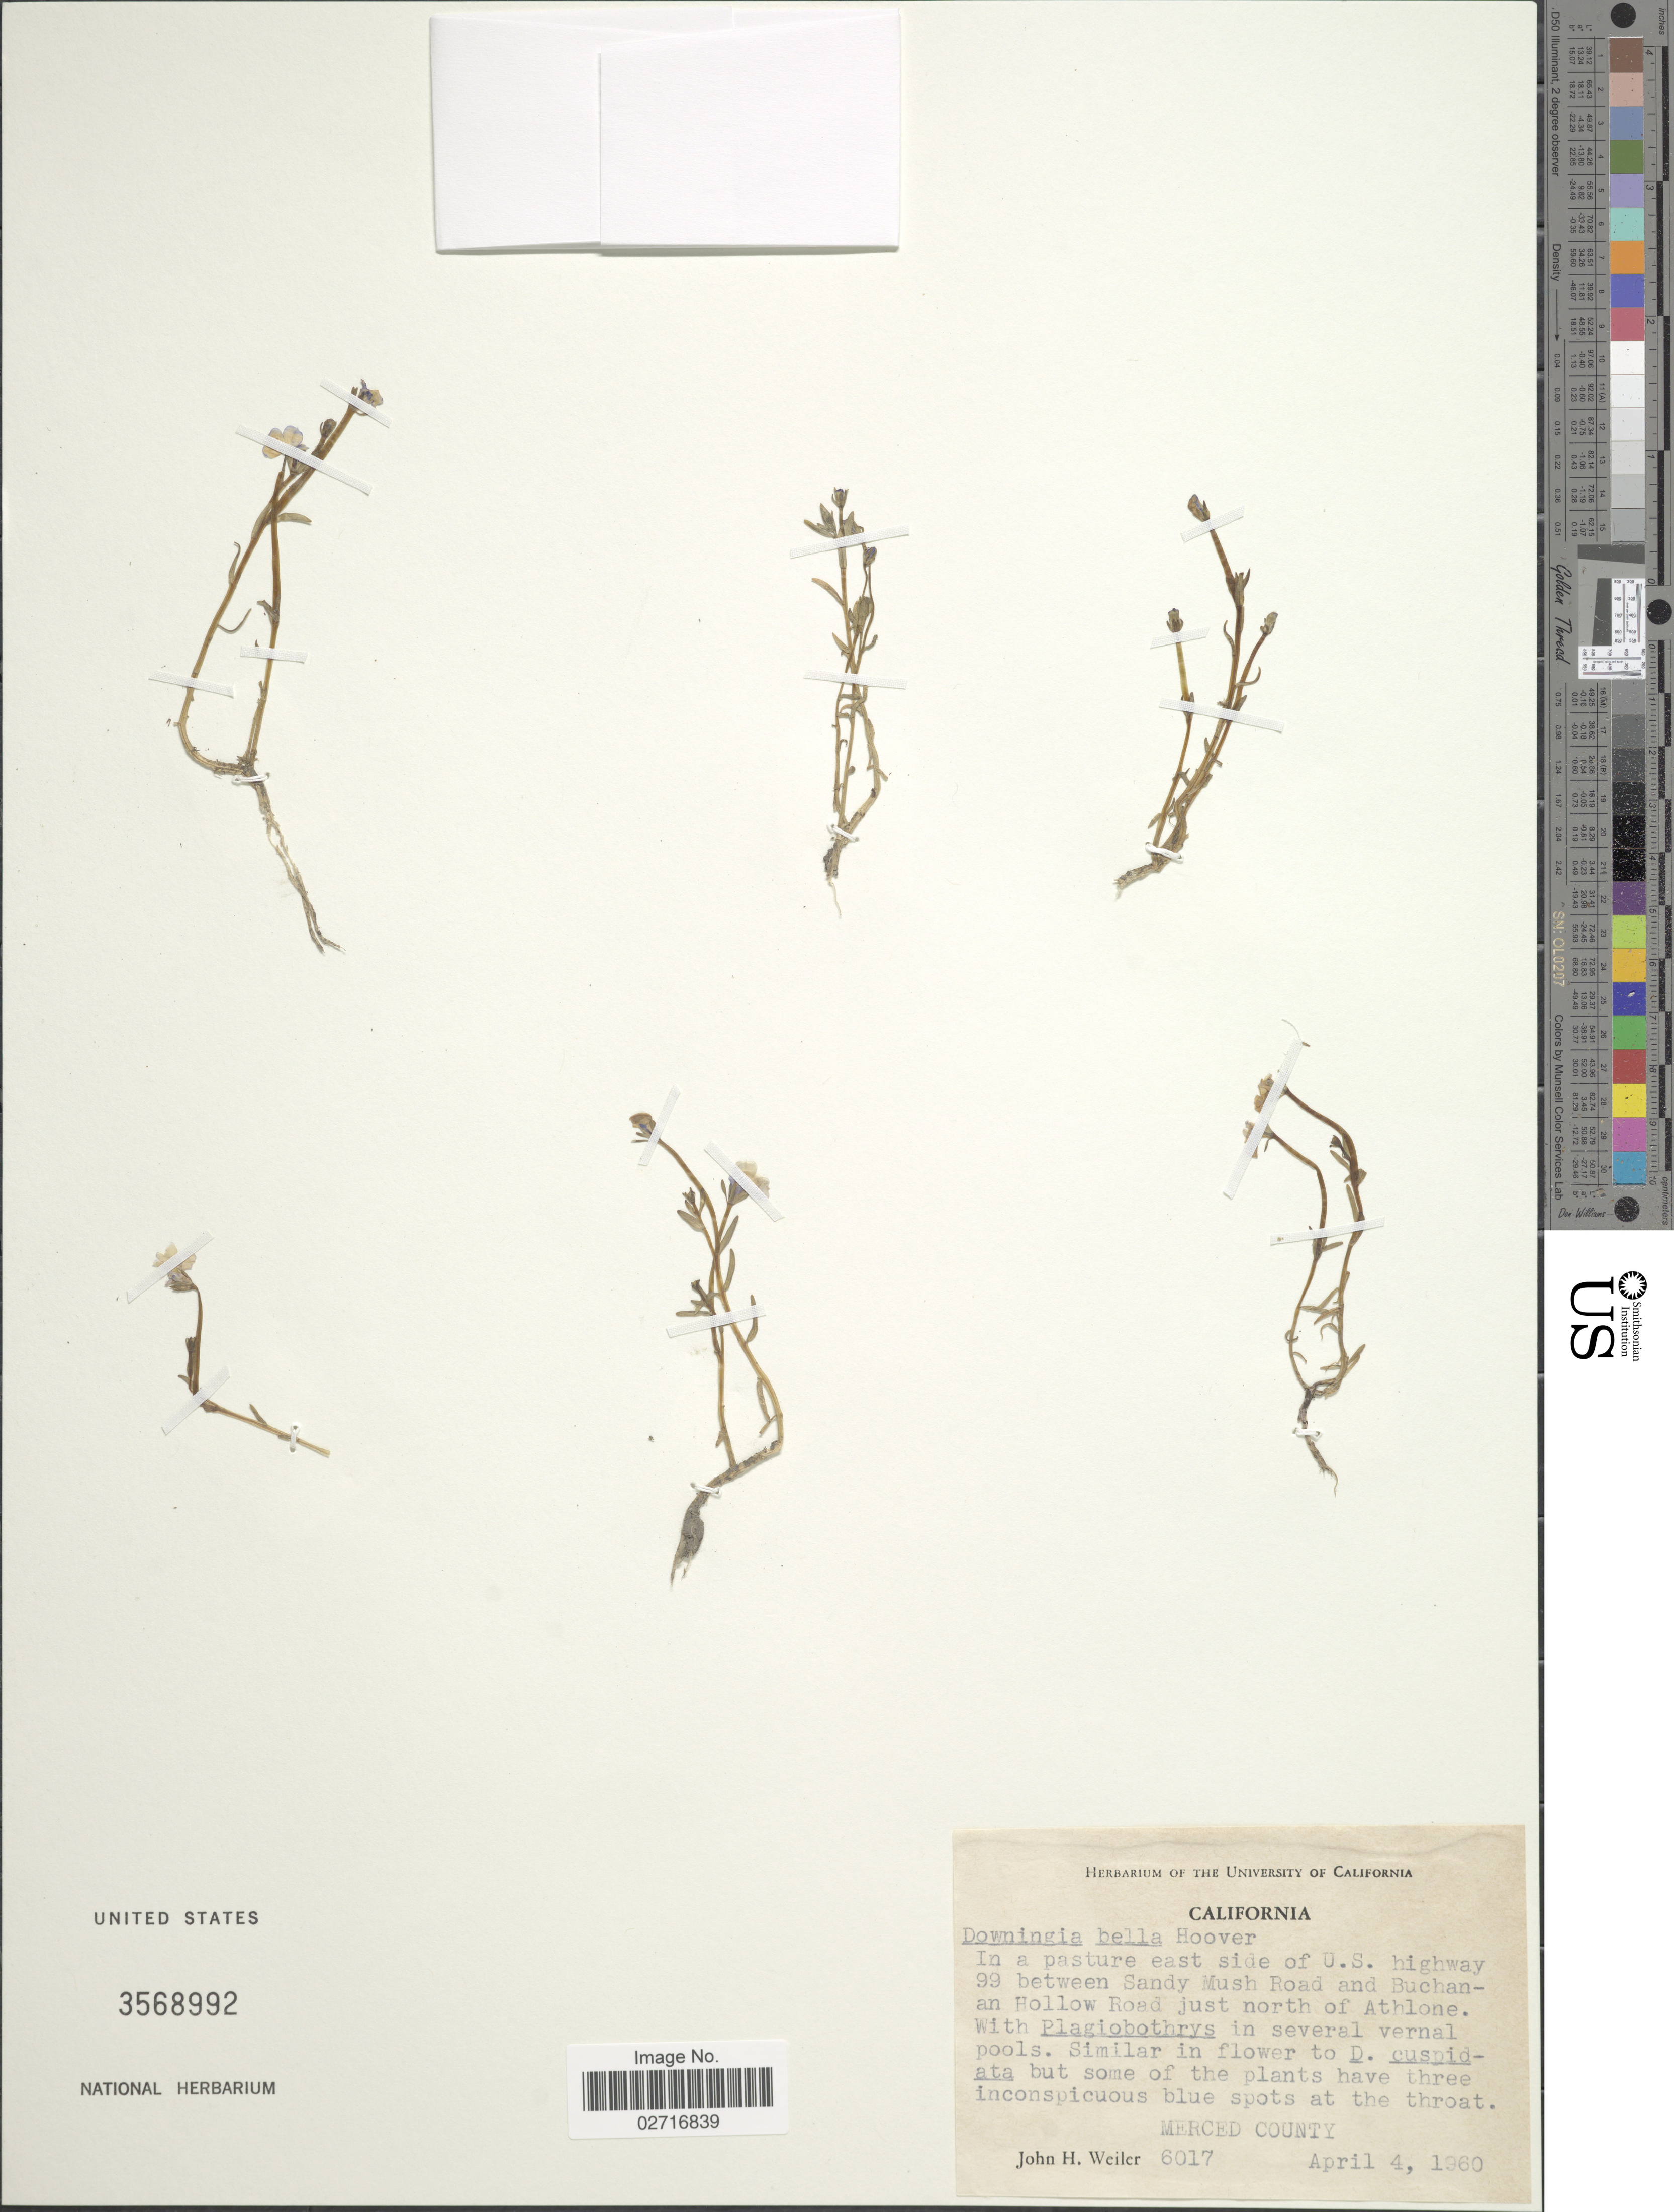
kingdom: Plantae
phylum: Tracheophyta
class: Magnoliopsida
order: Asterales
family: Campanulaceae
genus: Downingia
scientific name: Downingia bella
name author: Hoover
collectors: J. H. Weiler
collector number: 6017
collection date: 1960-04-04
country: United States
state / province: California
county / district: Merced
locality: In a pasture east side of U.S. highway 99 between Sandy Mush Road and Buchanan Hollow Road just north of Athlone, Merced County.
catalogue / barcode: US 3568992